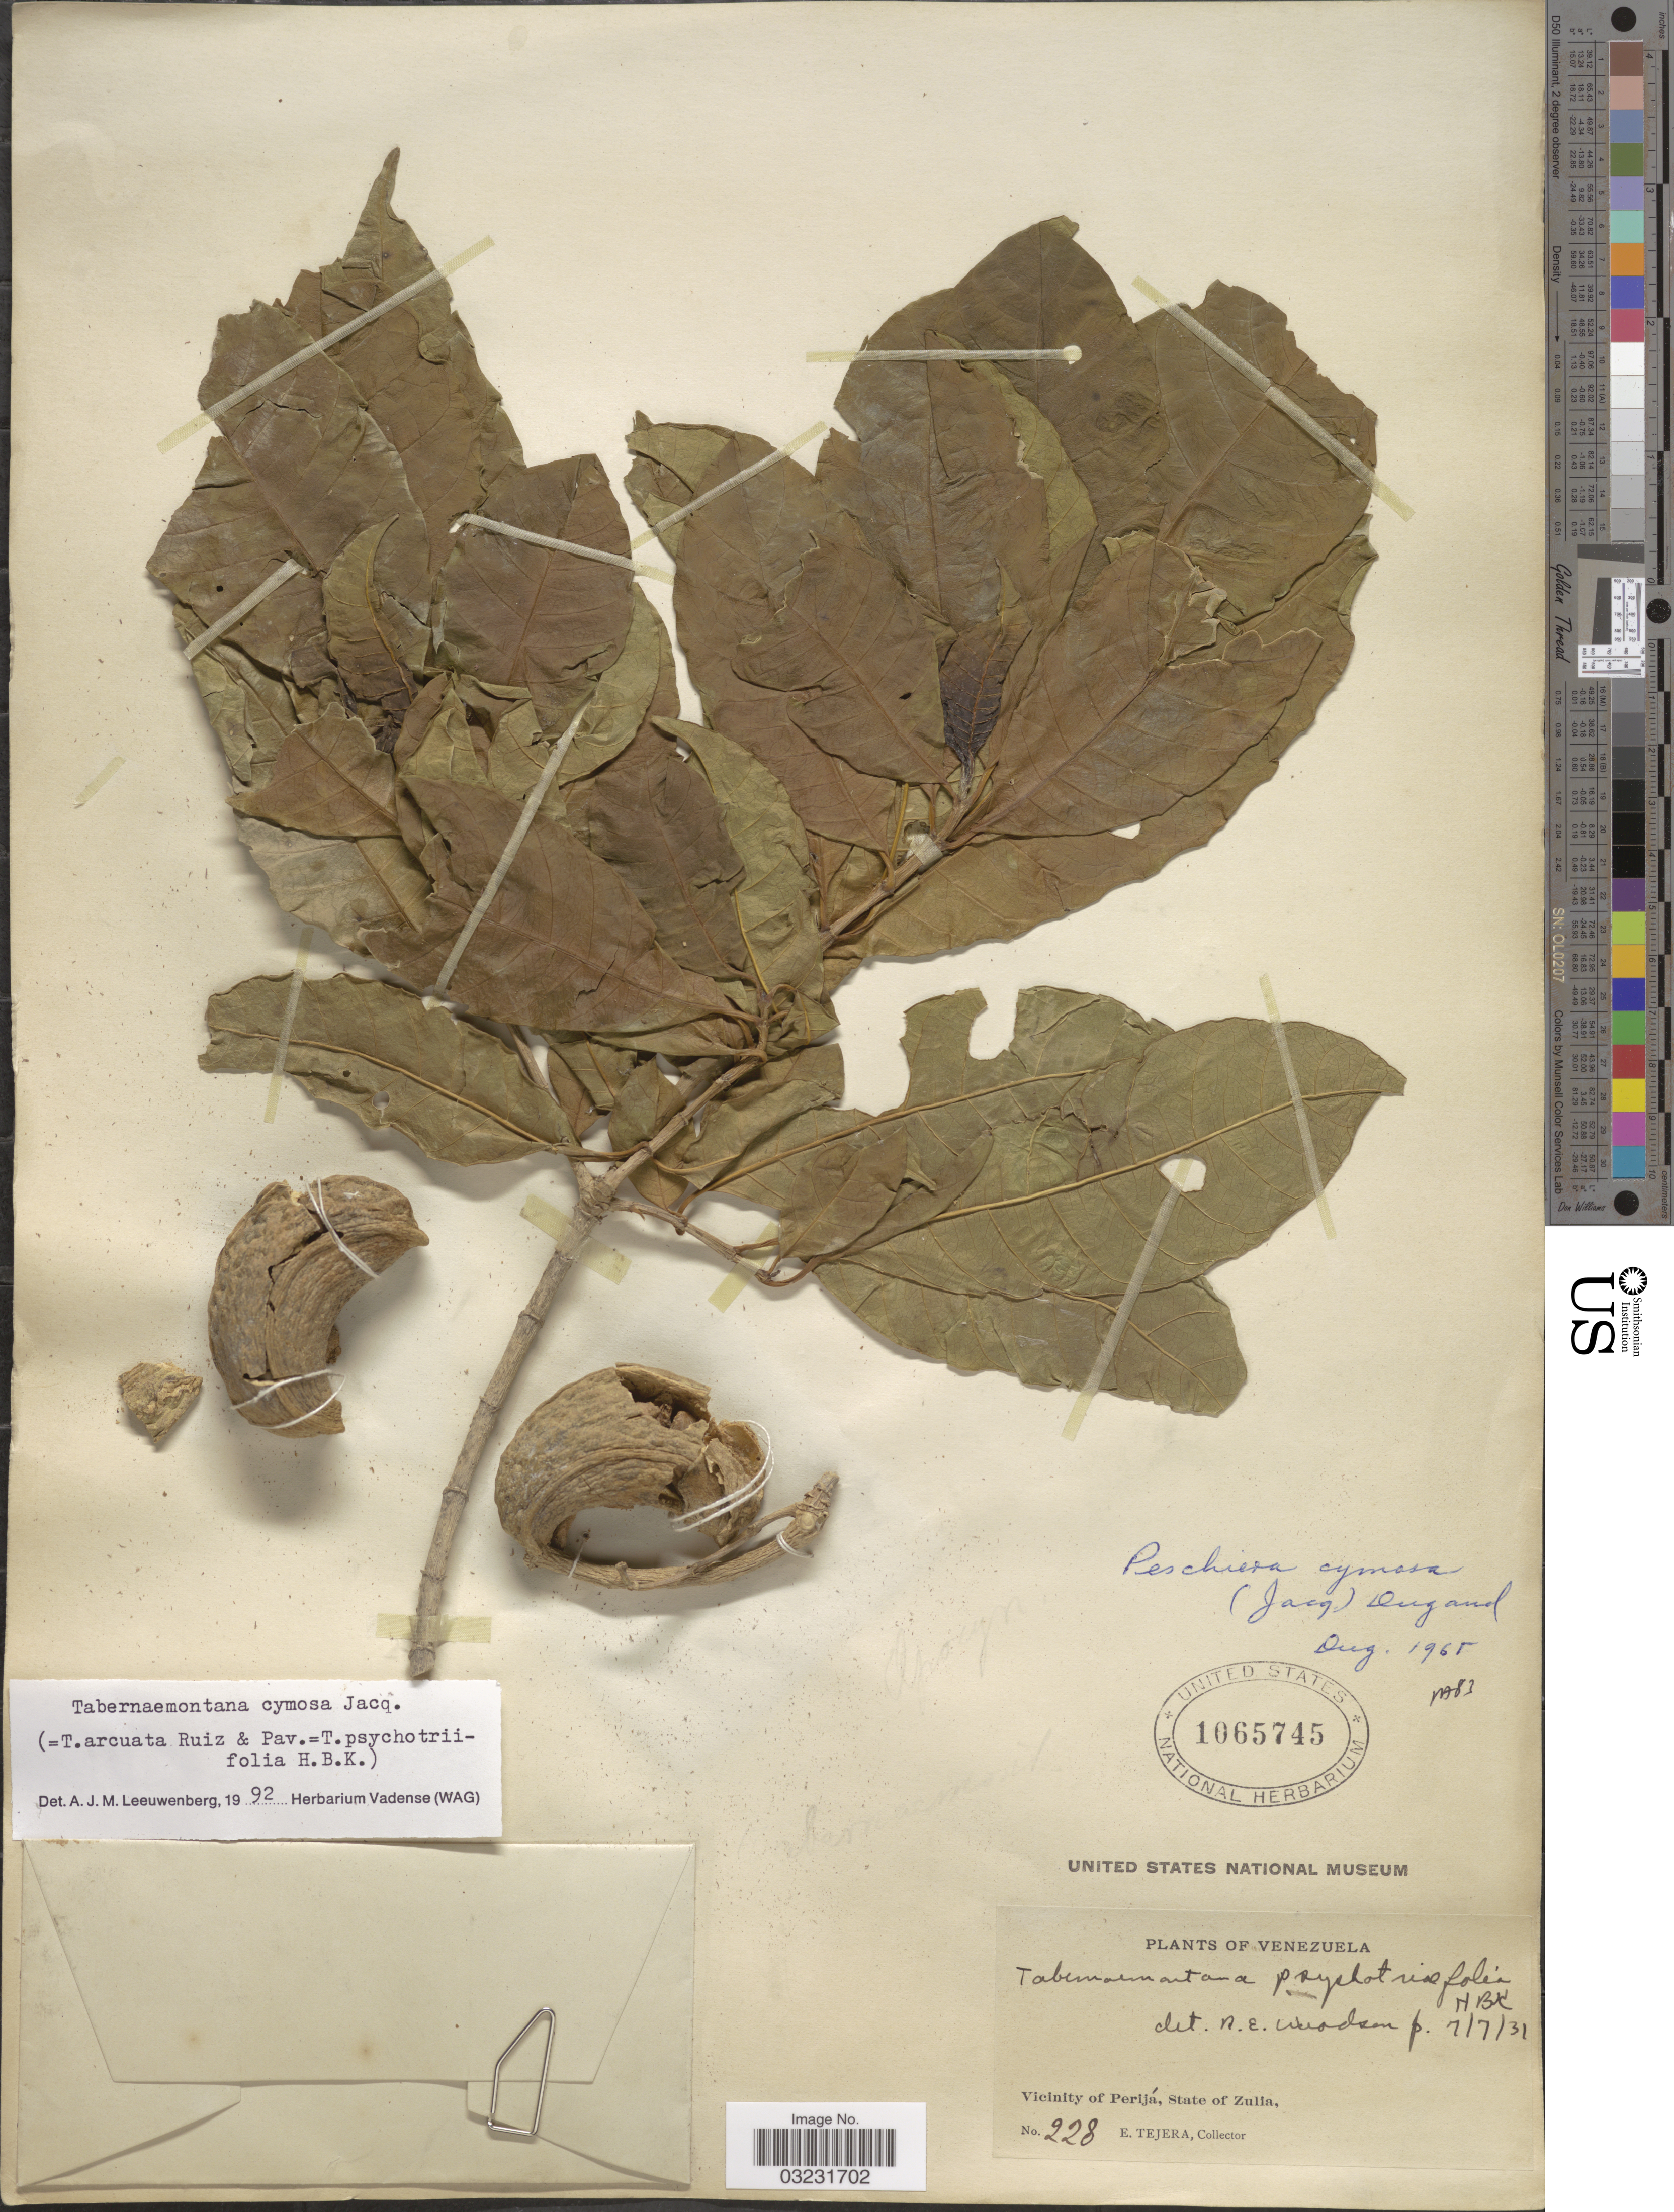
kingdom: Plantae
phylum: Tracheophyta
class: Magnoliopsida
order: Gentianales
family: Apocynaceae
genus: Tabernaemontana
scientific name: Tabernaemontana cymosa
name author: Jacq.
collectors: E. Tejera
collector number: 228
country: Venezuela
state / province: Zulia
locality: Vicinity of Perijá.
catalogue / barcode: US 1065745